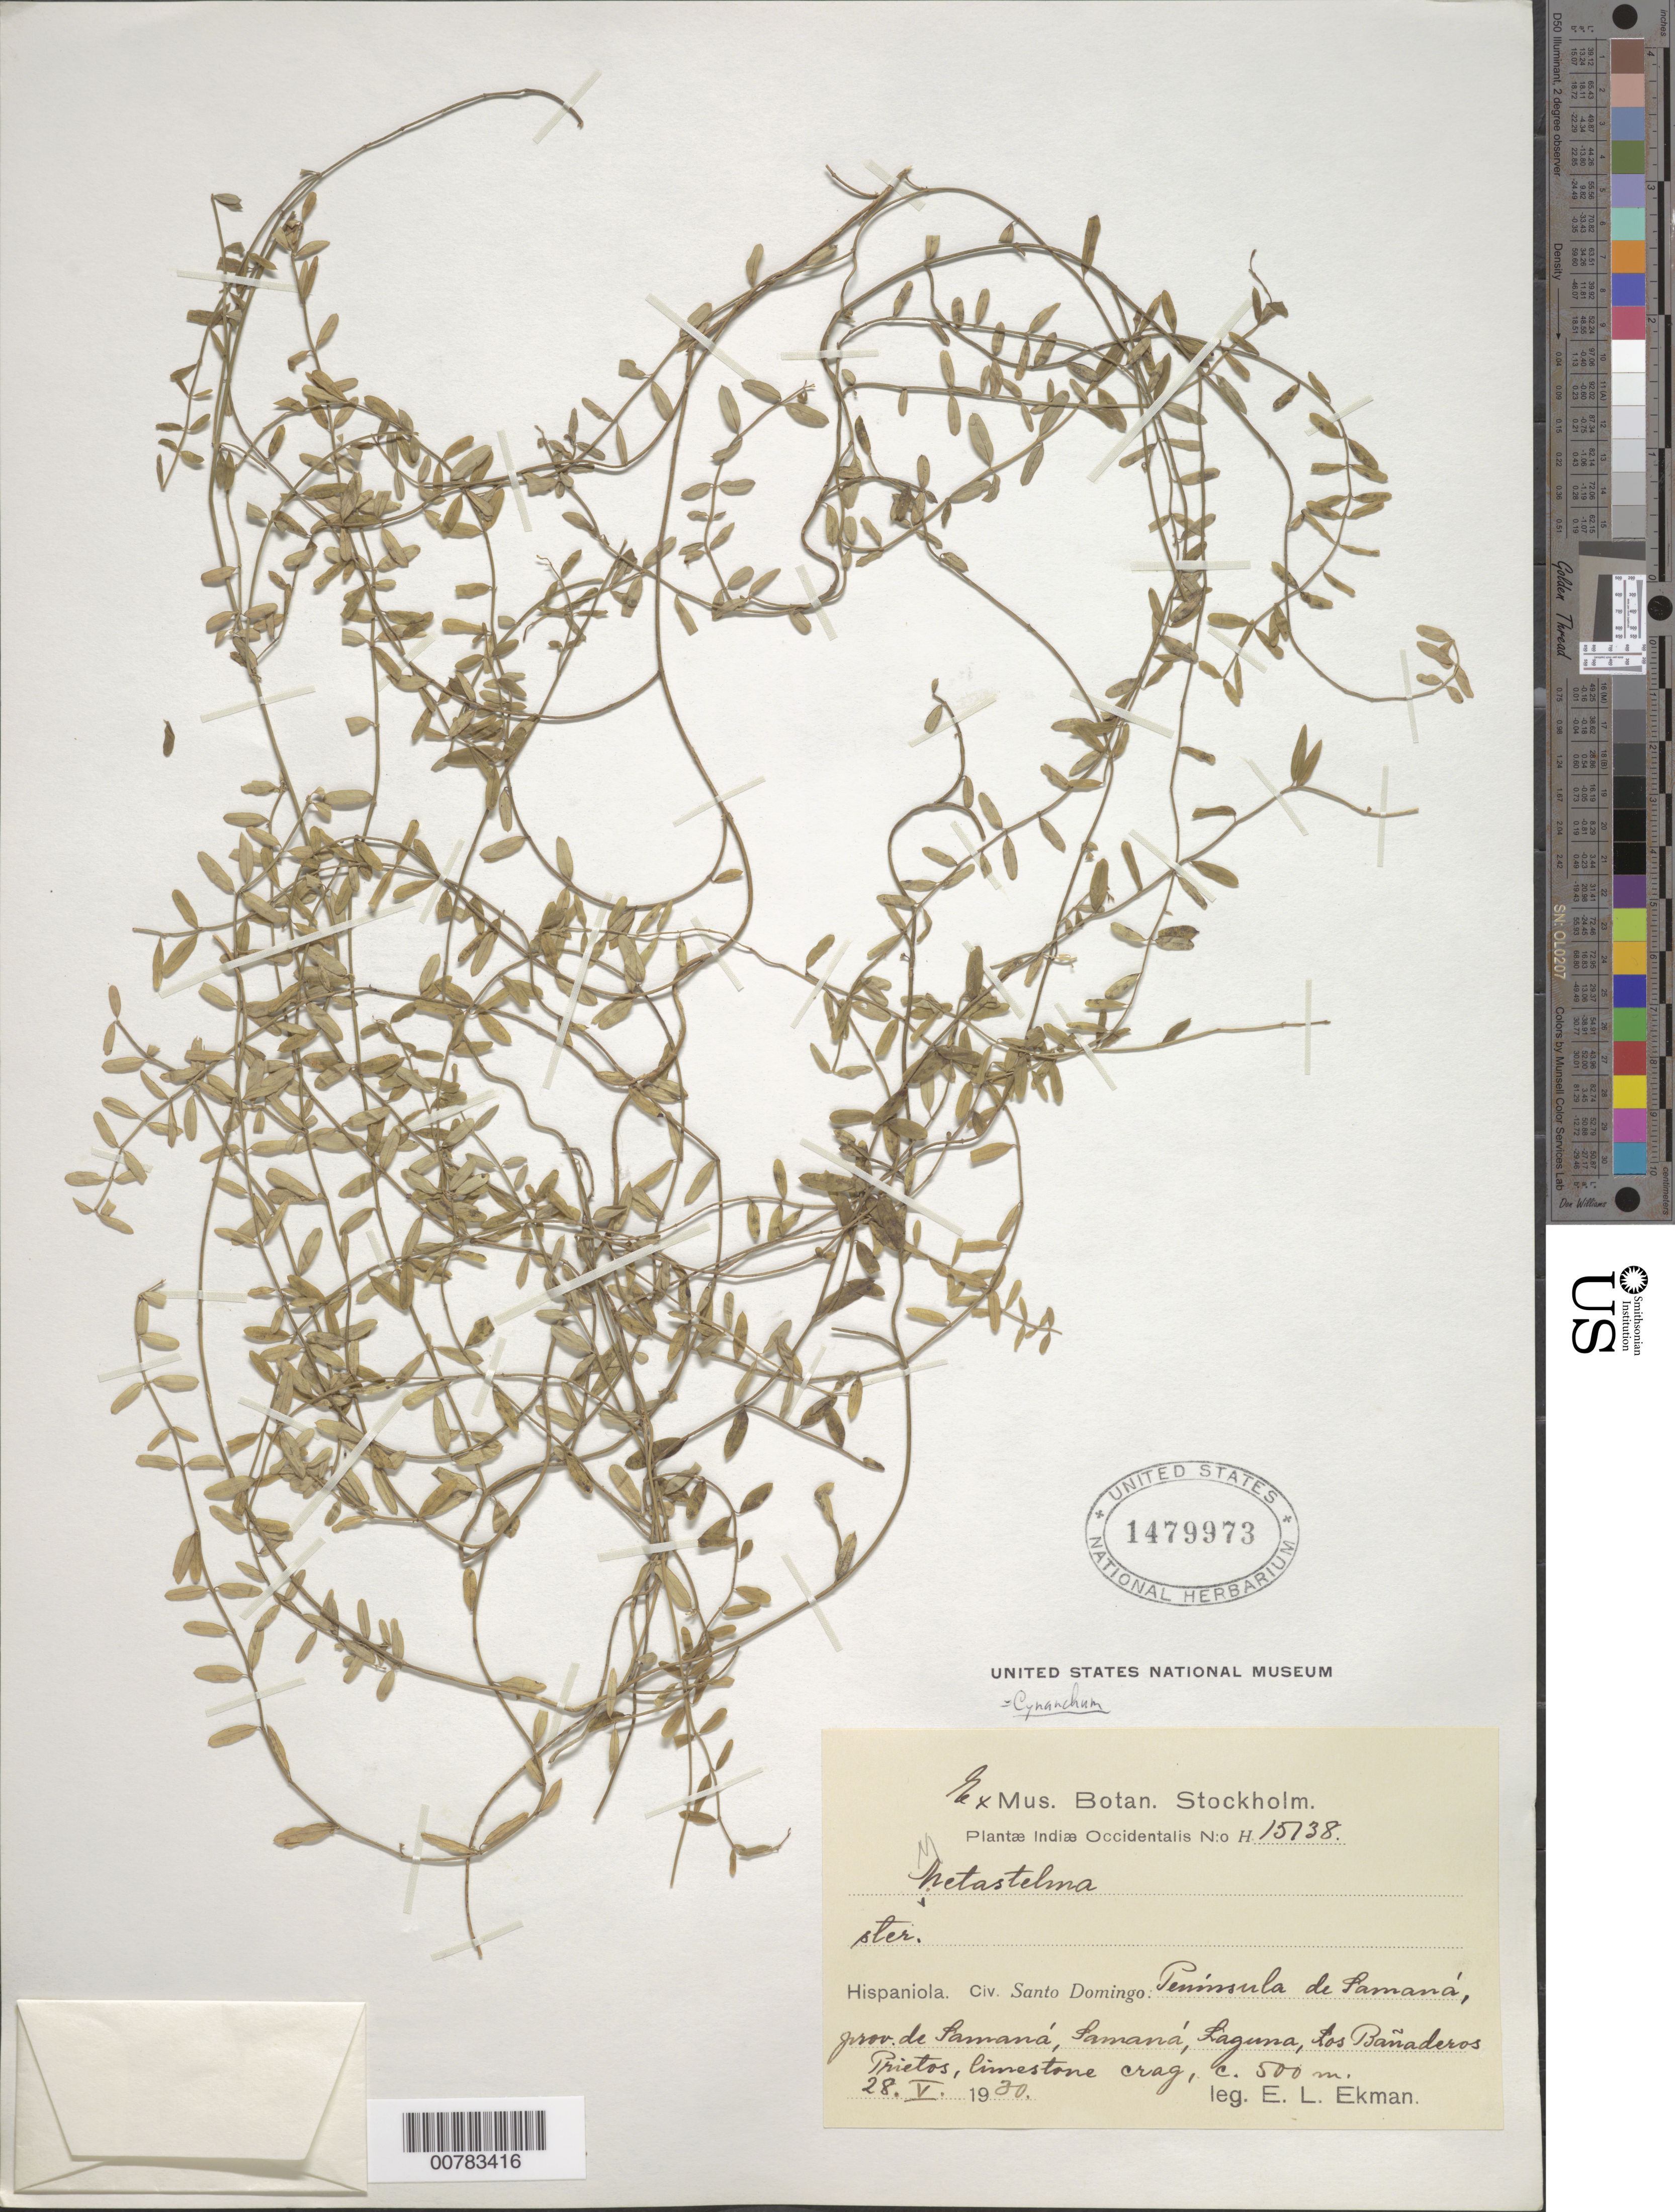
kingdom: Plantae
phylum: Tracheophyta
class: Magnoliopsida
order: Gentianales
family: Apocynaceae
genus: Metastelma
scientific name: Metastelma sp.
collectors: E. L. Ekman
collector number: H 15738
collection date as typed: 28 May 1930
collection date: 1930-05-28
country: Dominican Republic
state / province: Samana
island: Hispaniola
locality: Peninsula of Samaná, Samaná, Laguna, Los Bañaderos Prietos.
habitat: Limestone crag.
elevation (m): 500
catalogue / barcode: US 1479973